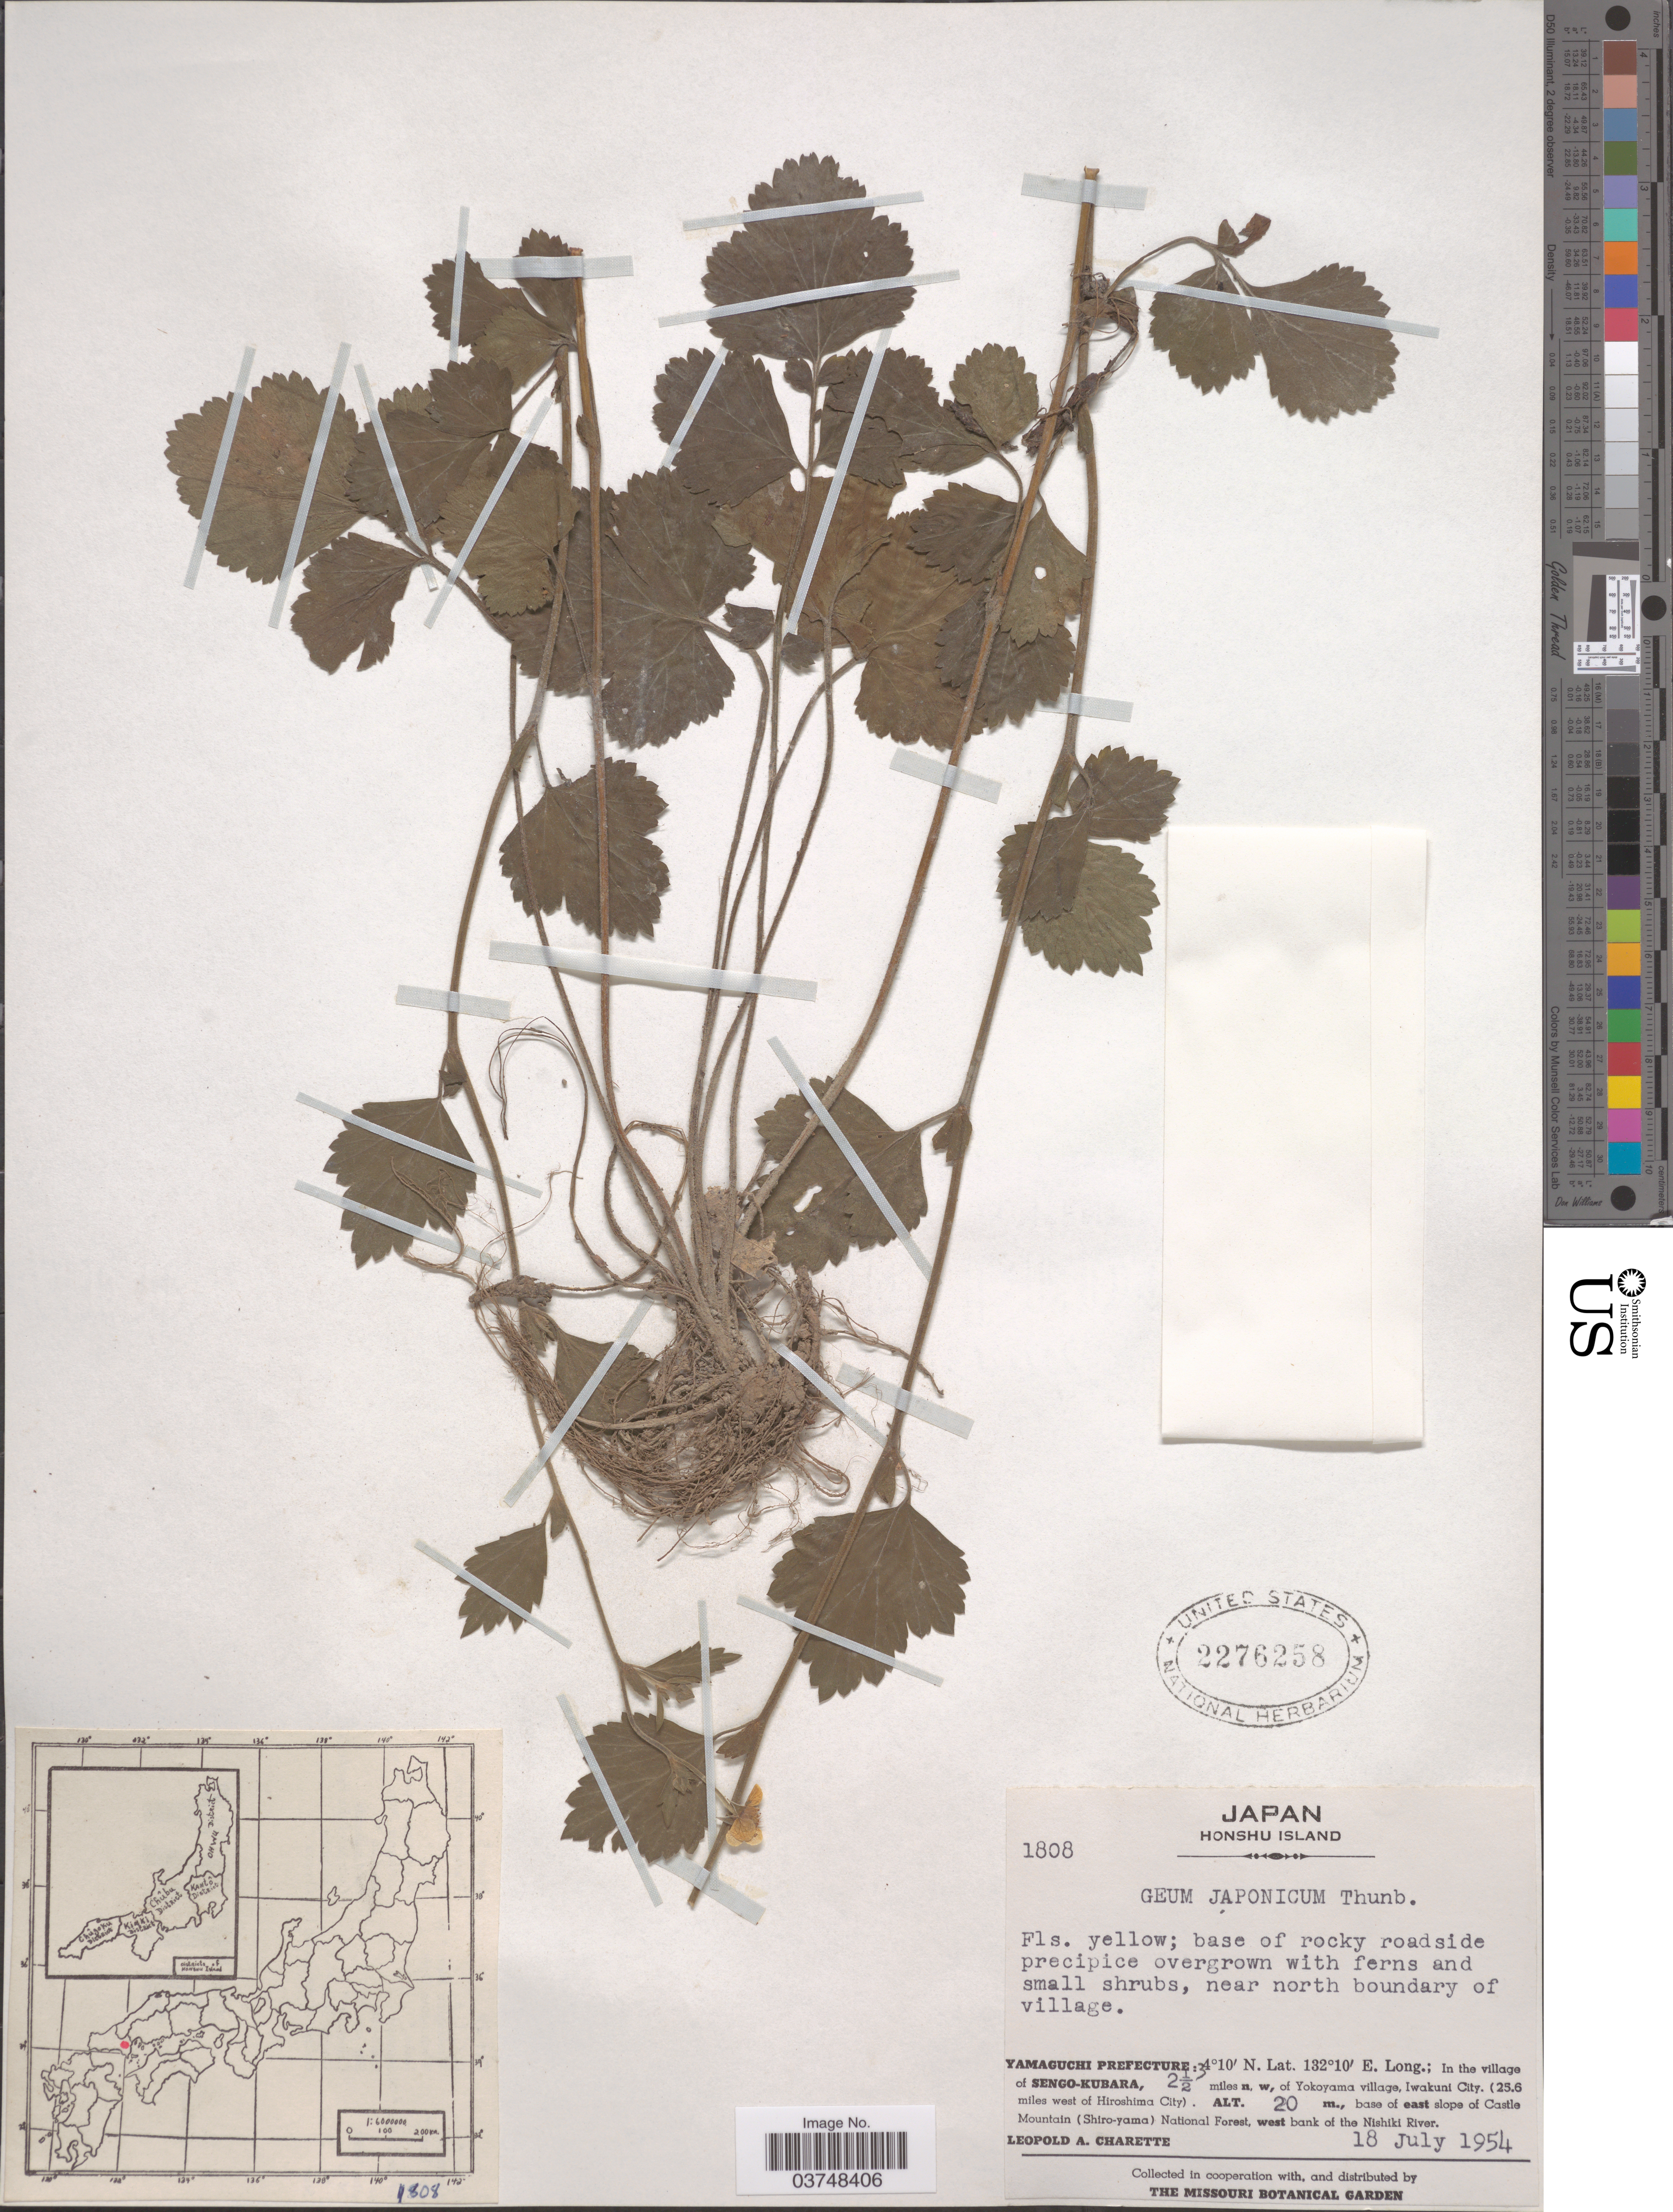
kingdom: Plantae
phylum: Tracheophyta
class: Magnoliopsida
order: Rosales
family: Rosaceae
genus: Geum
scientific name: Geum japonicum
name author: Thunb.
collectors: L. A. Charette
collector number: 1808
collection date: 1954-07-18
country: Japan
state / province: Yamaguti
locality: Honshu Island. Near north boundary of village. Yamaguchi Prefecture: In the village of Sengo-Kubara, 2½ miles n, w, of Yokoyama village, Iwakuni City. (25.6 miles west of Hiroshima City), base of east slope of Castle Mountain (Shiro-yama) National Forest, west bank of the Nishiki River.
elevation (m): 20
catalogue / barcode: US 2276258